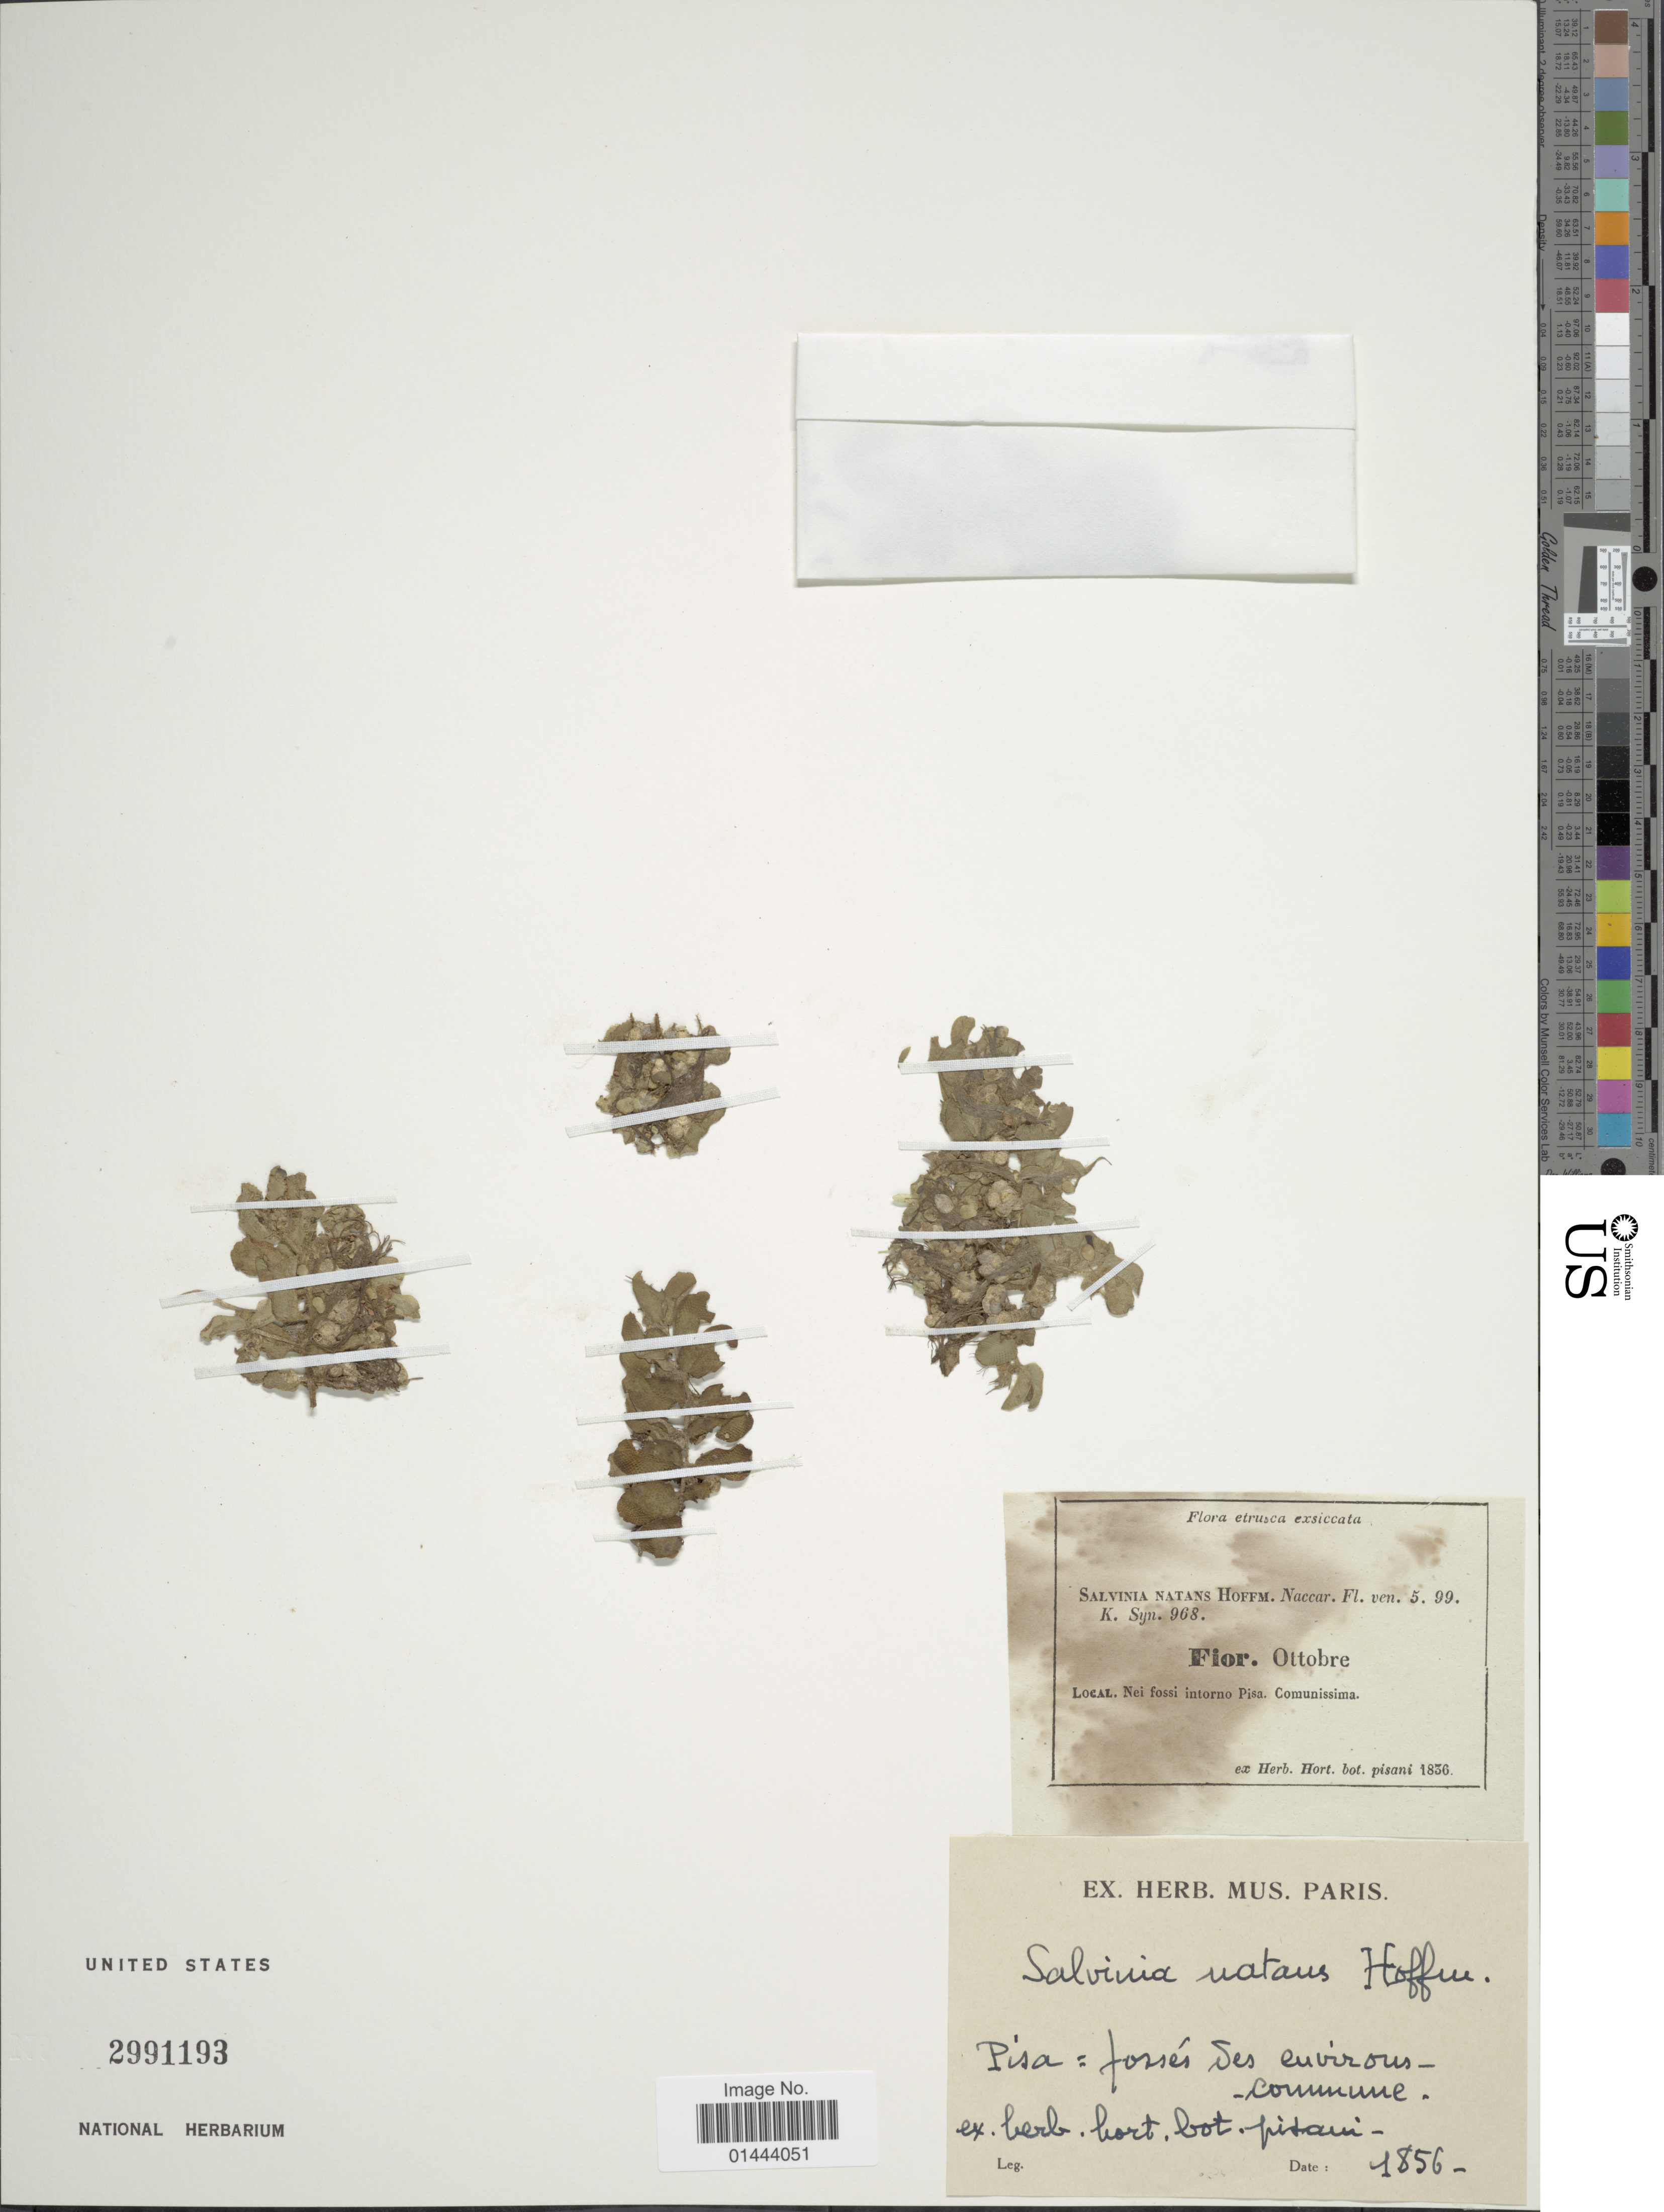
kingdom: Plantae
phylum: Tracheophyta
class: Polypodiopsida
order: Salviniales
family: Salviniaceae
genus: Salvinia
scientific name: Salvinia natans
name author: (L.) All.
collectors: ex Herb. Horti Bot. Petropolitani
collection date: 1856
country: Italy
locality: Pisa, forsés des environs [interpreted]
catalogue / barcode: US 2991193